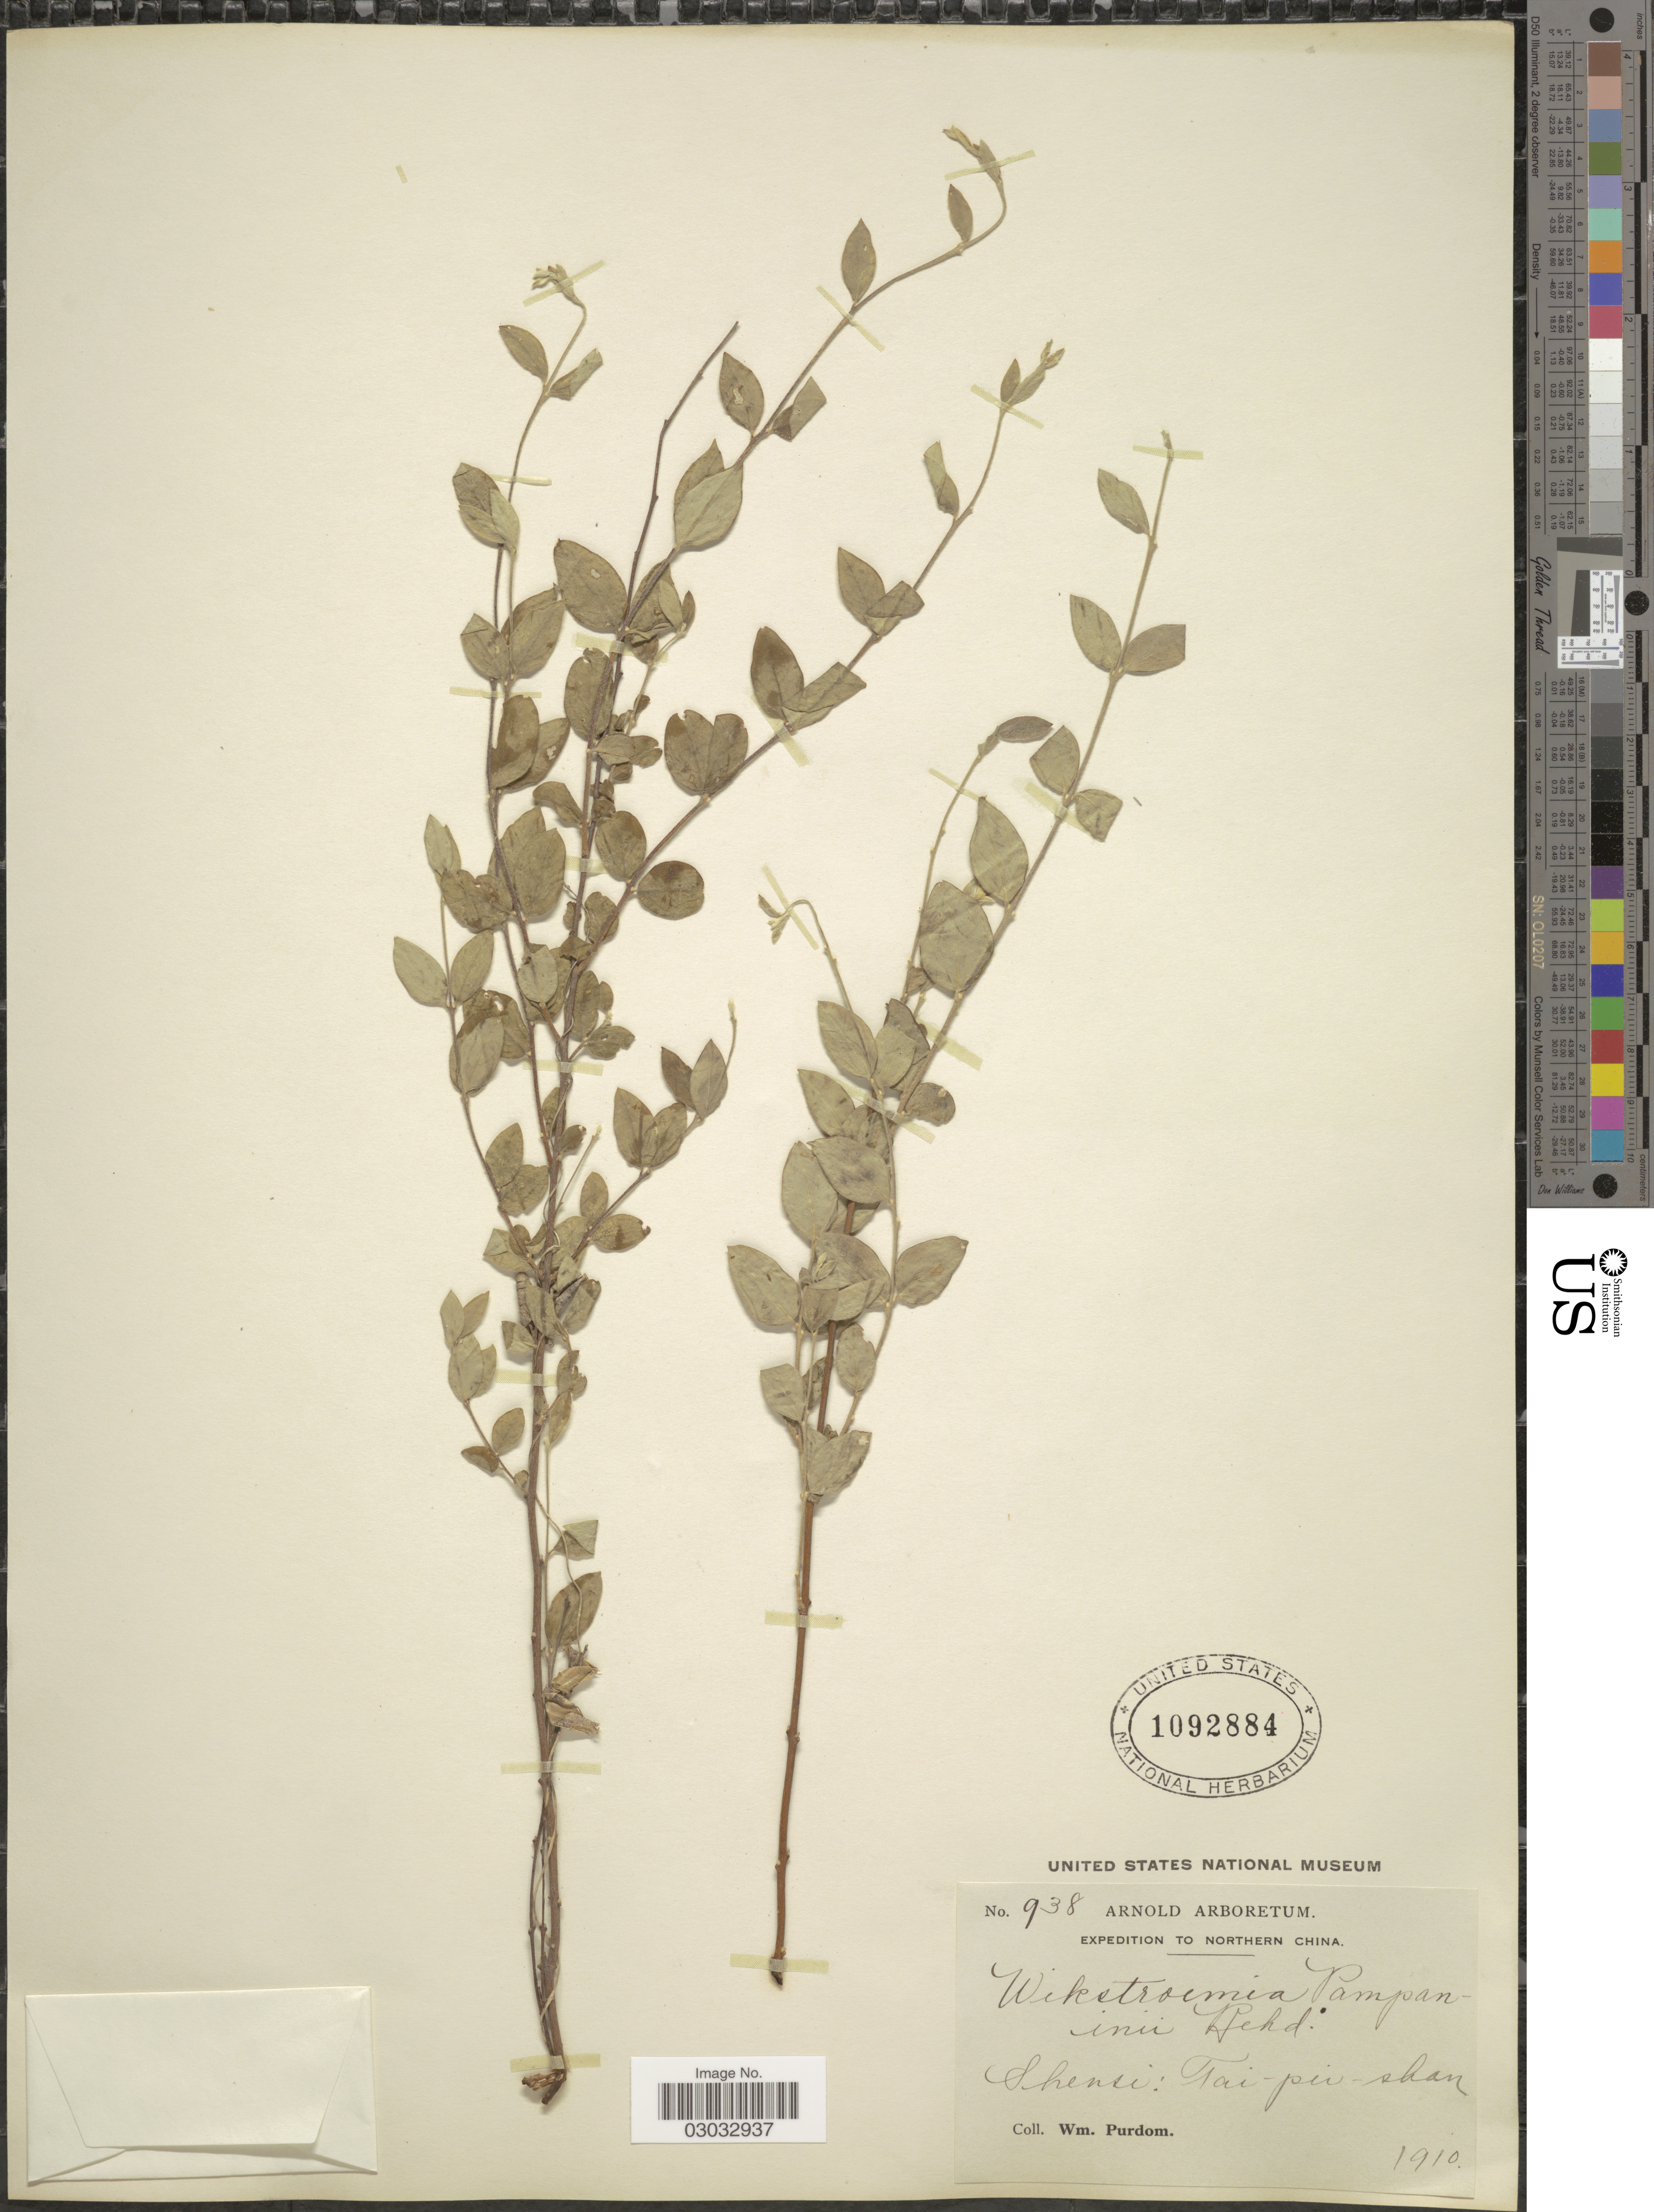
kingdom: Plantae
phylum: Tracheophyta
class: Magnoliopsida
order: Malvales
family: Thymelaeaceae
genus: Wikstroemia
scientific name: Wikstroemia pampaninii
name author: Rehder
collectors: W. Purdom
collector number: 938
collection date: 1910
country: China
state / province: Shaanxi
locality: Shensi: Tai-pu-shan, Northern China.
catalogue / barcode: US 1092884